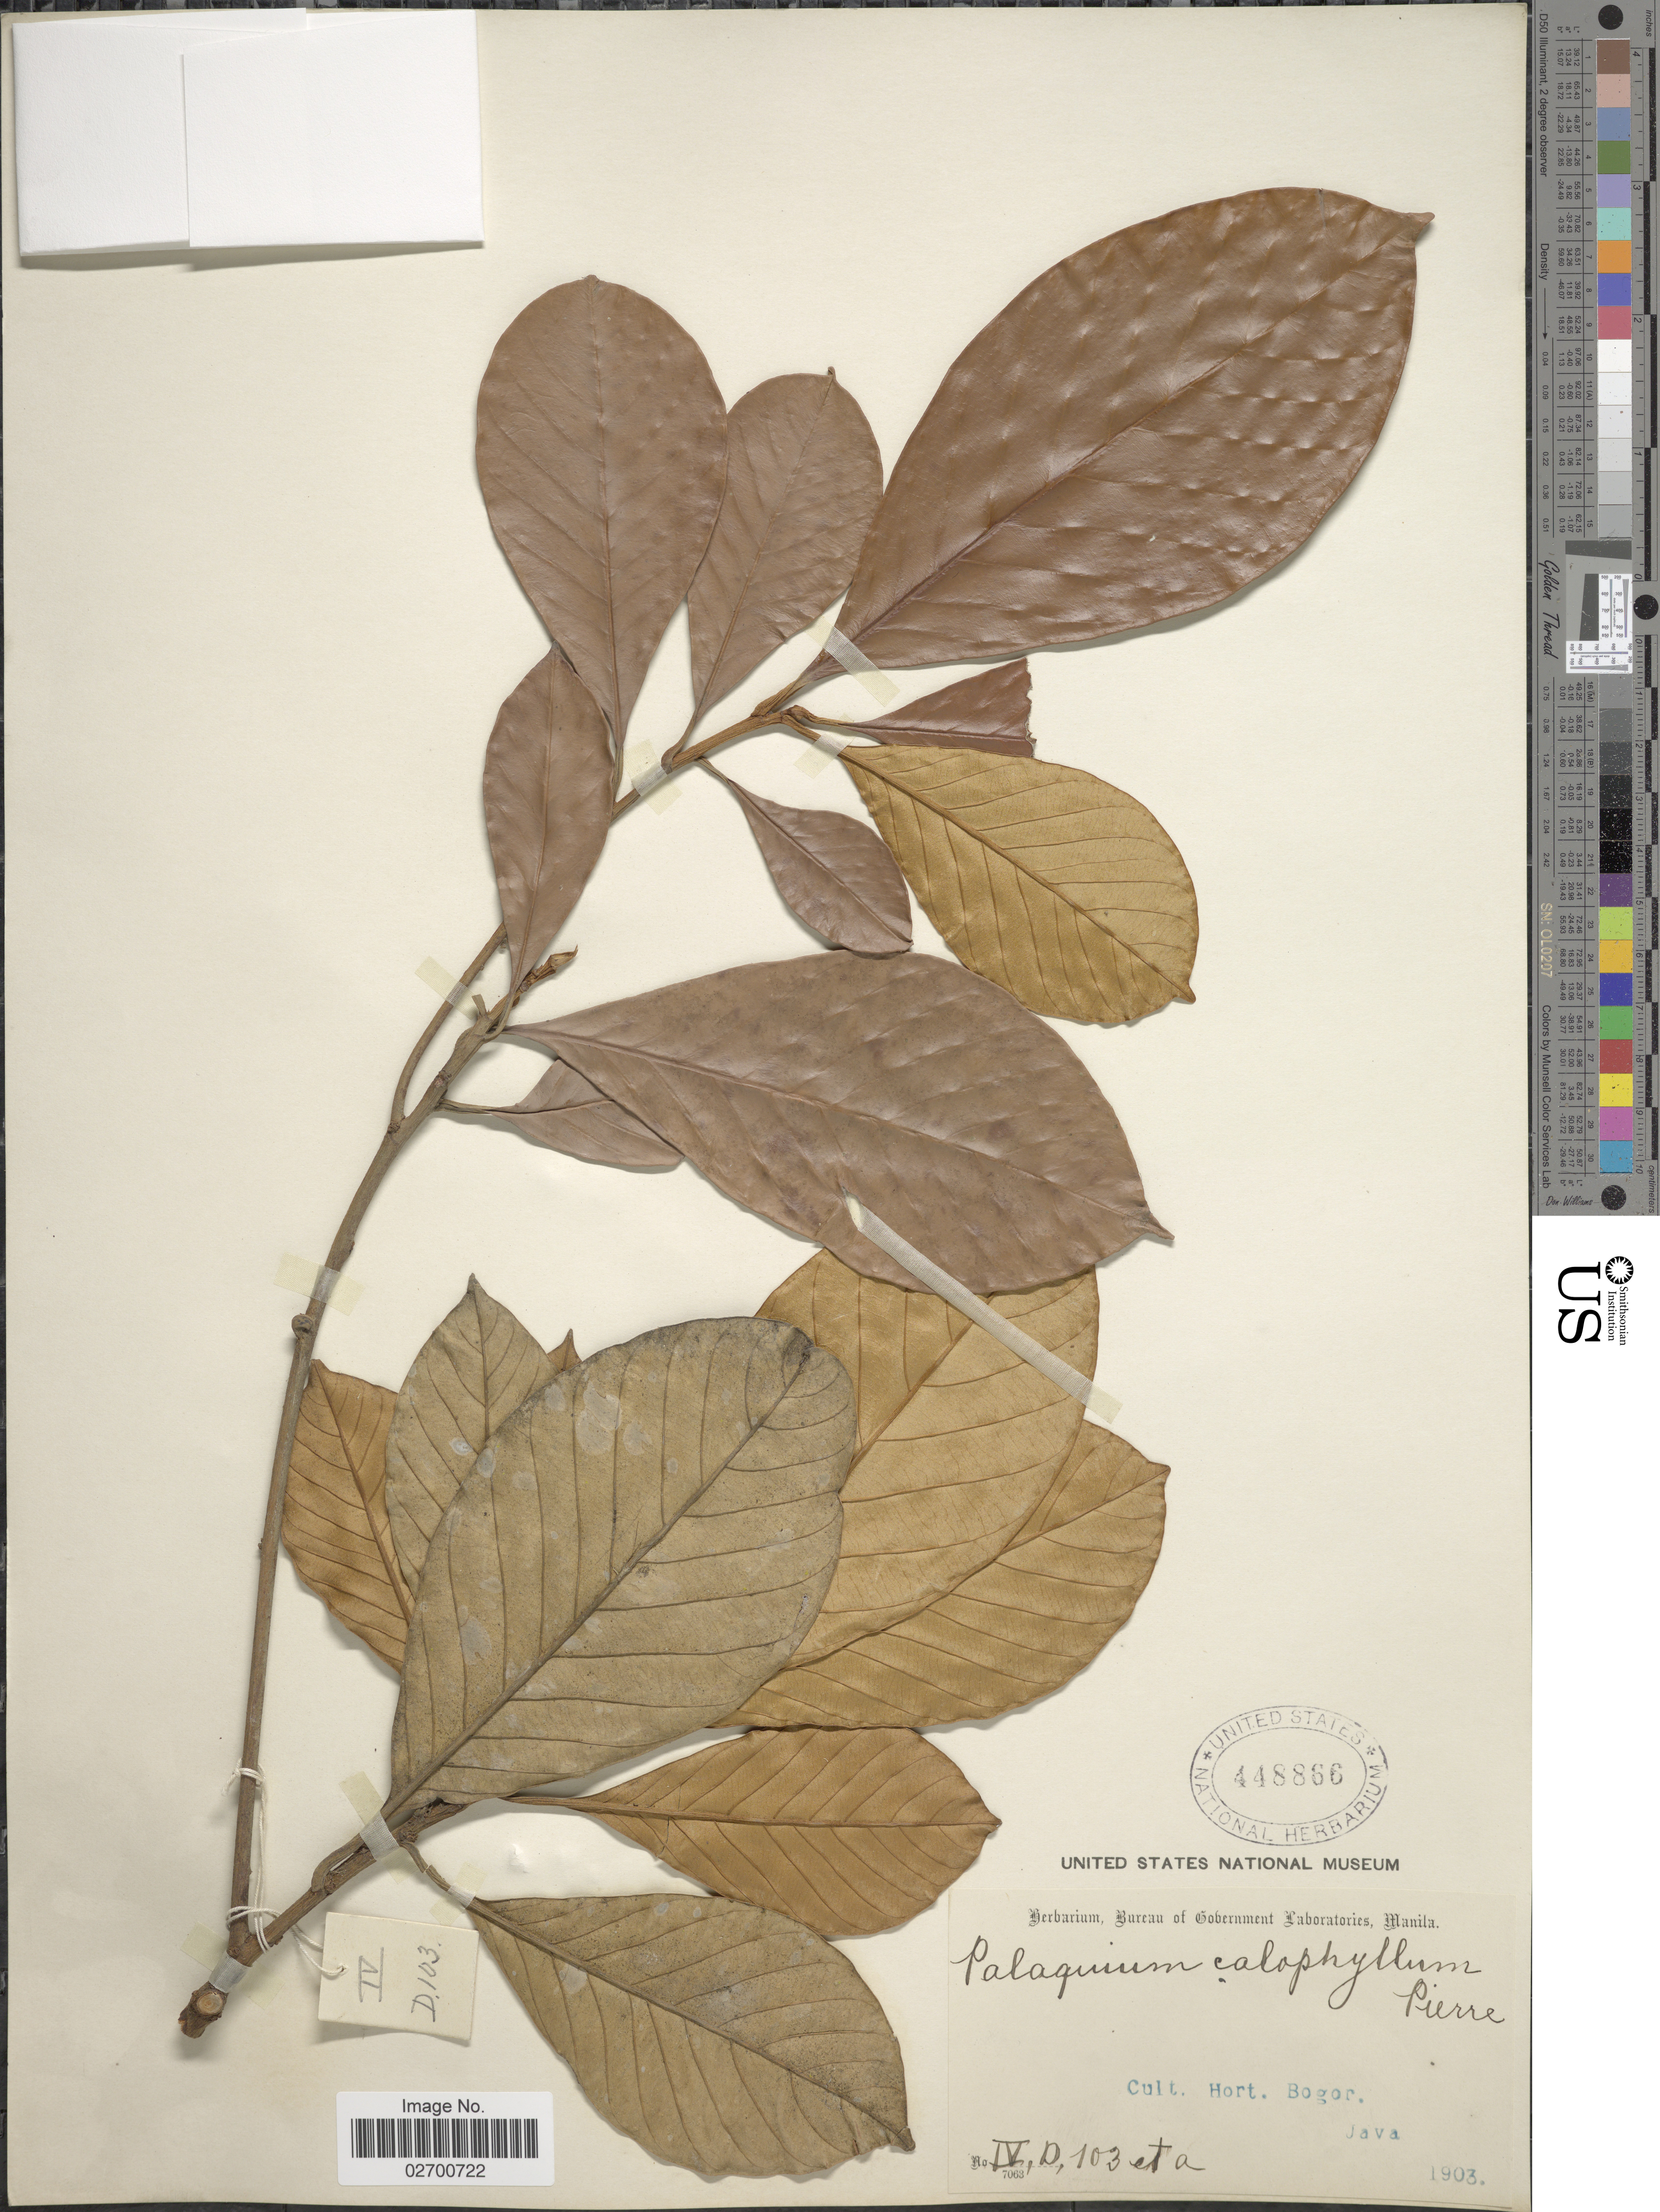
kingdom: Plantae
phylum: Tracheophyta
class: Magnoliopsida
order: Ericales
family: Sapotaceae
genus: Palaquium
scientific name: Palaquium calophyllum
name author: (Teijsm. & Binn.) Pierre ex Burck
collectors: Ex herb. Bureau of Agriculture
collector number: IV,D,103 eta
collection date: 1903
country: Indonesia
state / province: Java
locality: Cult. Hort. Bogor, Java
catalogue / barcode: US 448866